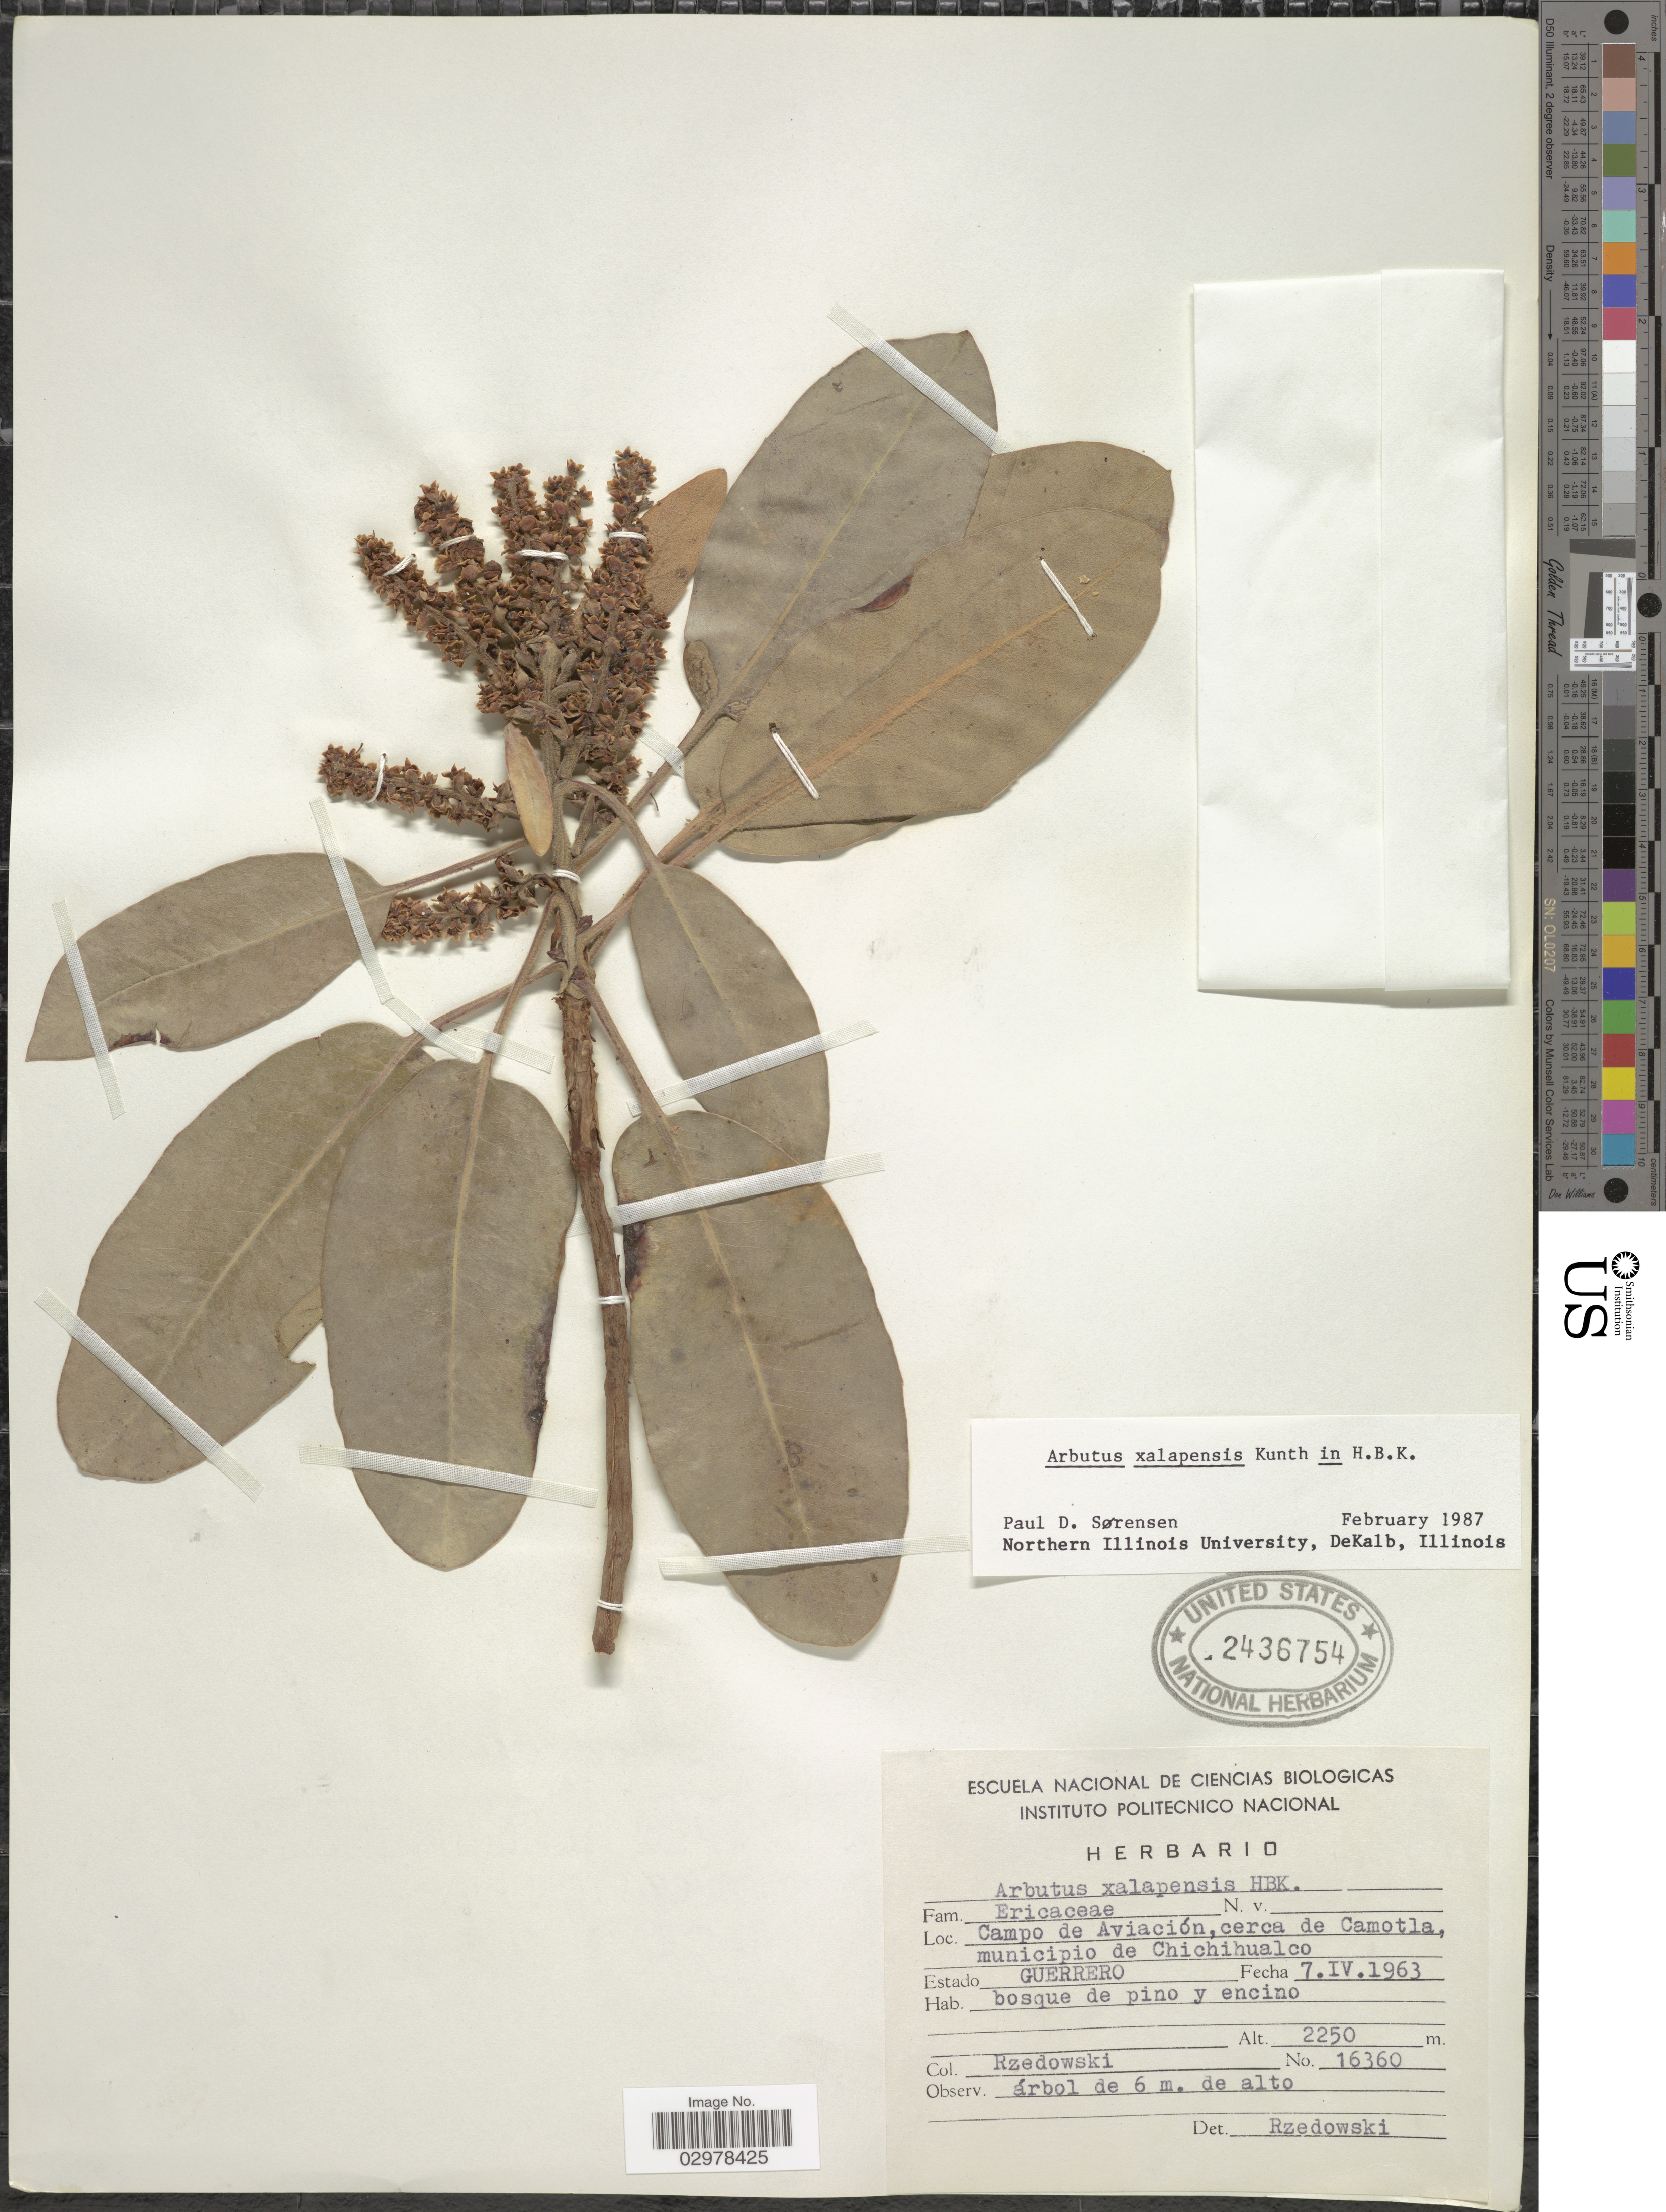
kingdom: Plantae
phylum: Tracheophyta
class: Magnoliopsida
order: Ericales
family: Ericaceae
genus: Arbutus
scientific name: Arbutus xalapensis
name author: Kunth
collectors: Rzedowski, --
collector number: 16360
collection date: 1963-04-07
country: Mexico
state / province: Guerrero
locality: Campo de Aviación, cerca de Camotla, municipio de Chichihualco.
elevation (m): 2250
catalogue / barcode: US 2436754